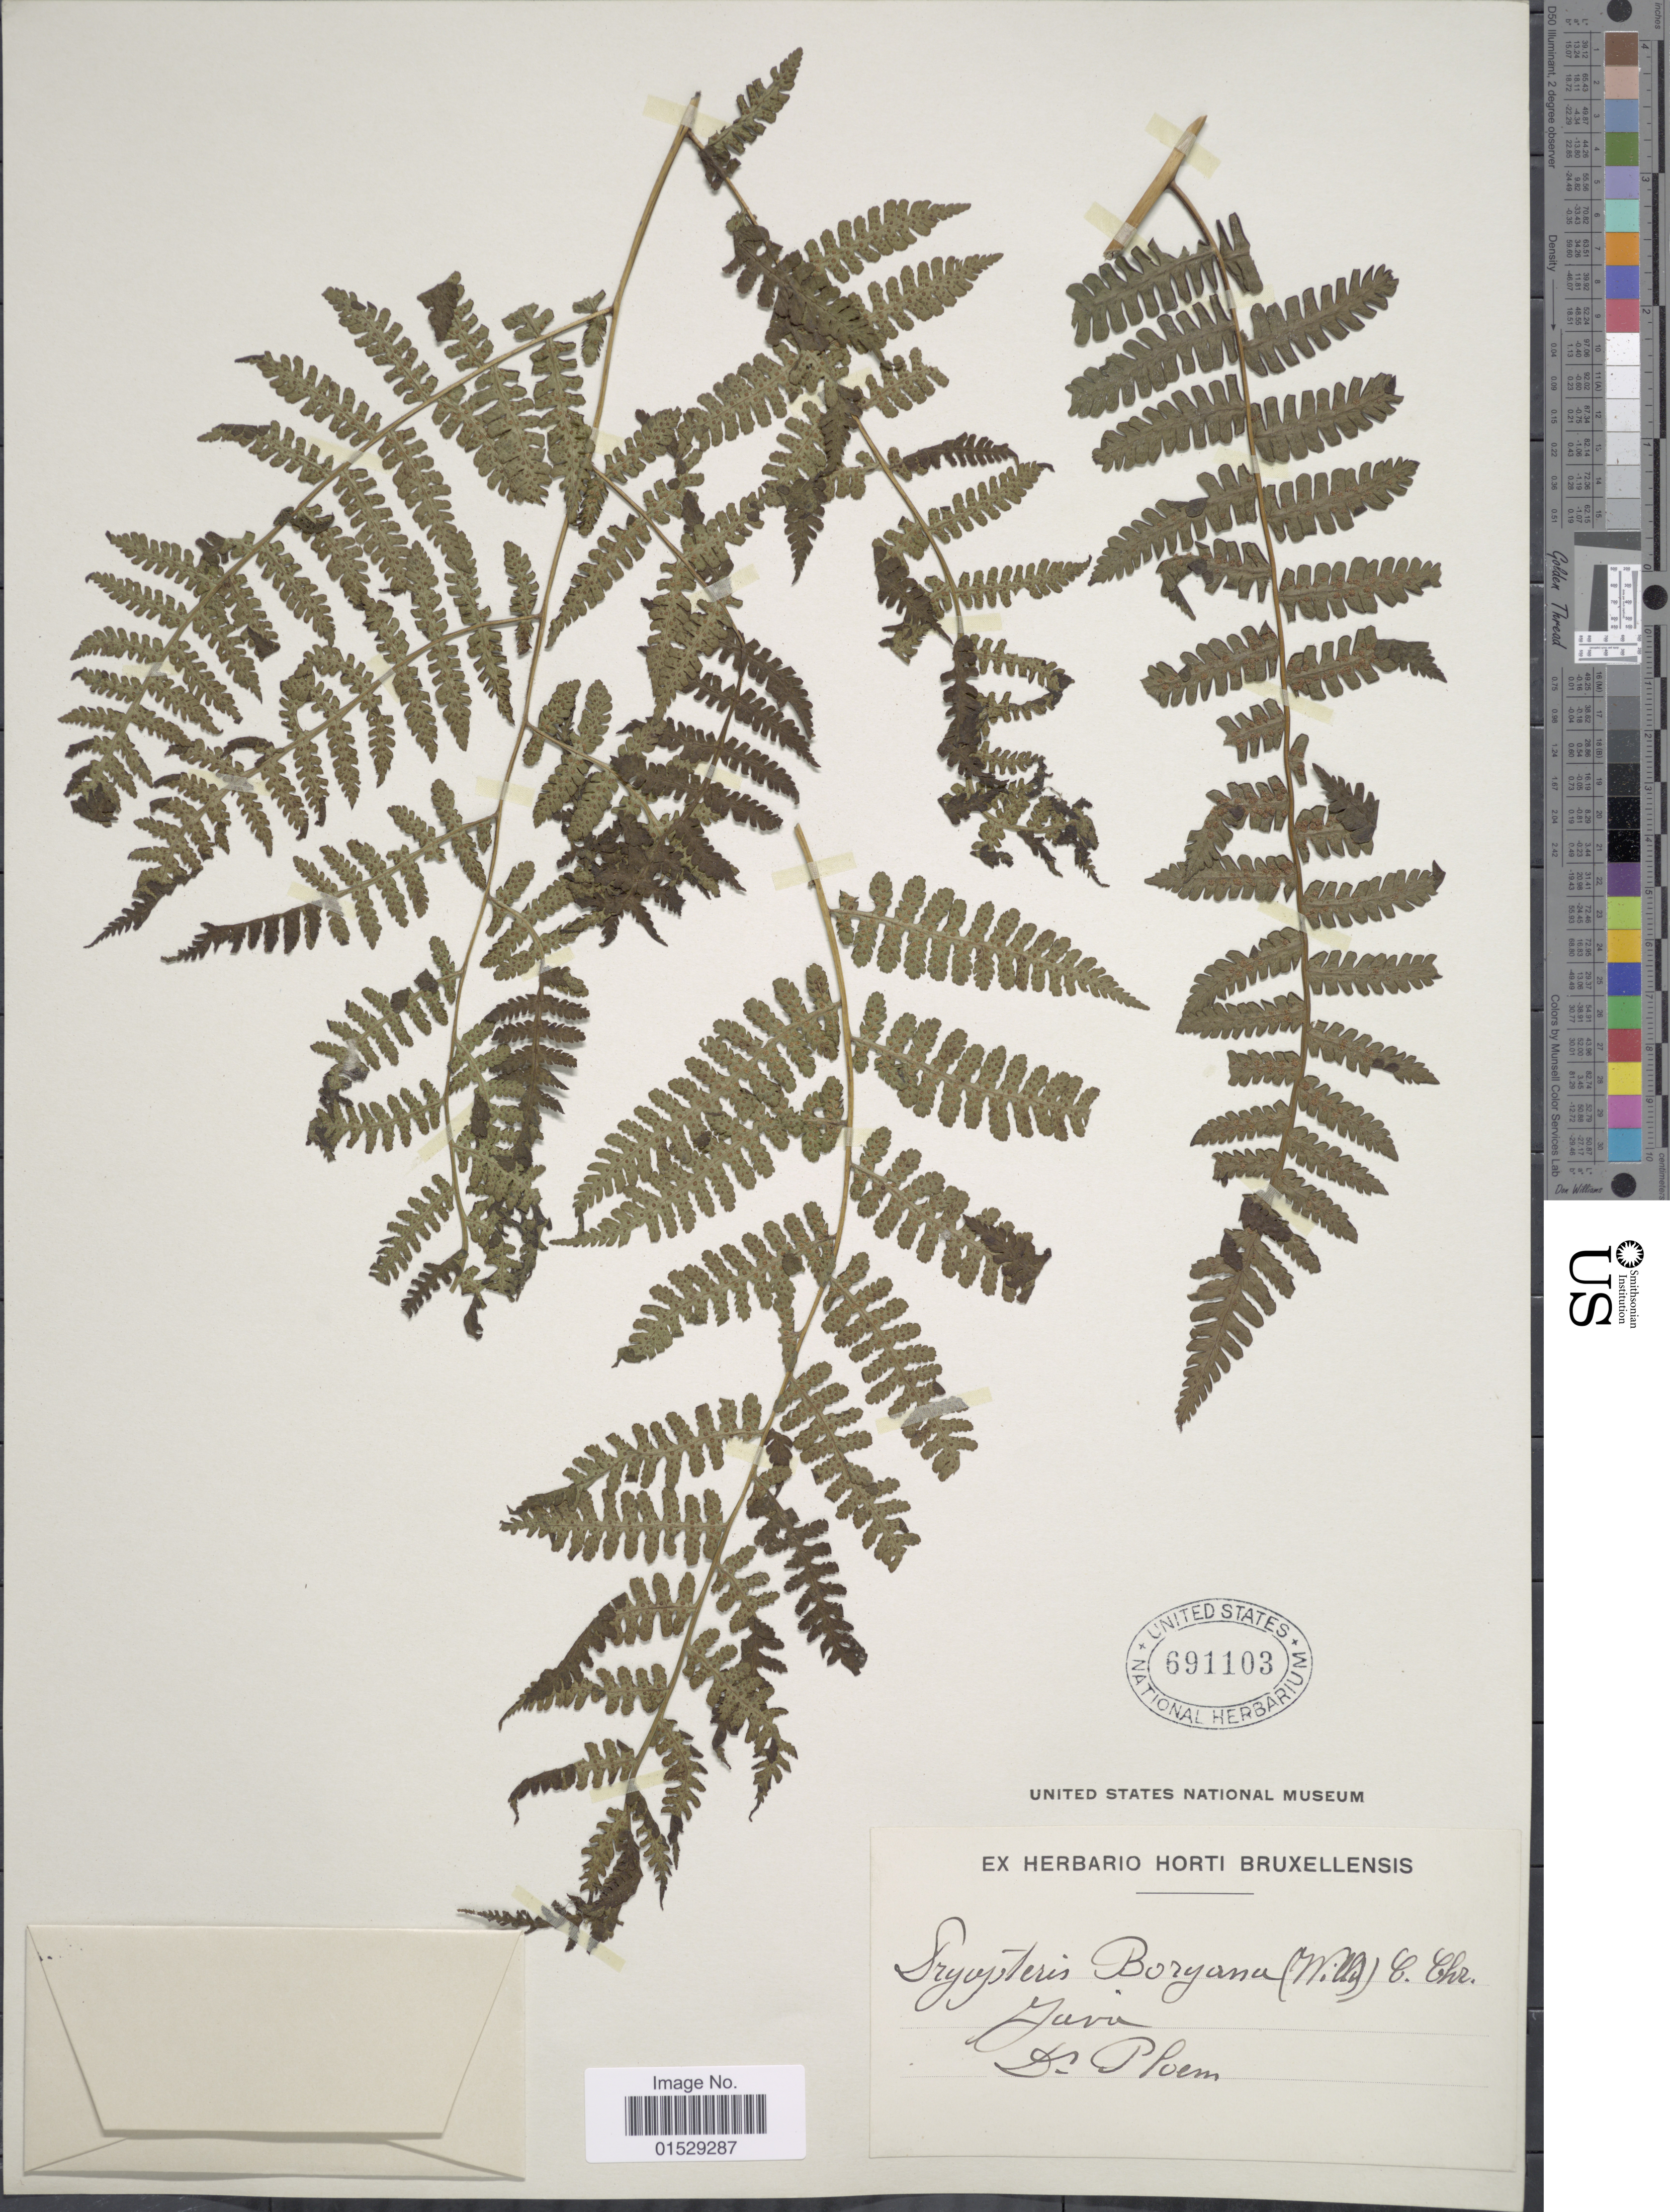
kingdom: Plantae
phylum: Tracheophyta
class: Polypodiopsida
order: Polypodiales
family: Athyriaceae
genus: Deparia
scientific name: Deparia boryana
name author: (Willd.) M. Kato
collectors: -. Ploem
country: Indonesia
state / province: Java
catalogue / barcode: US 691103